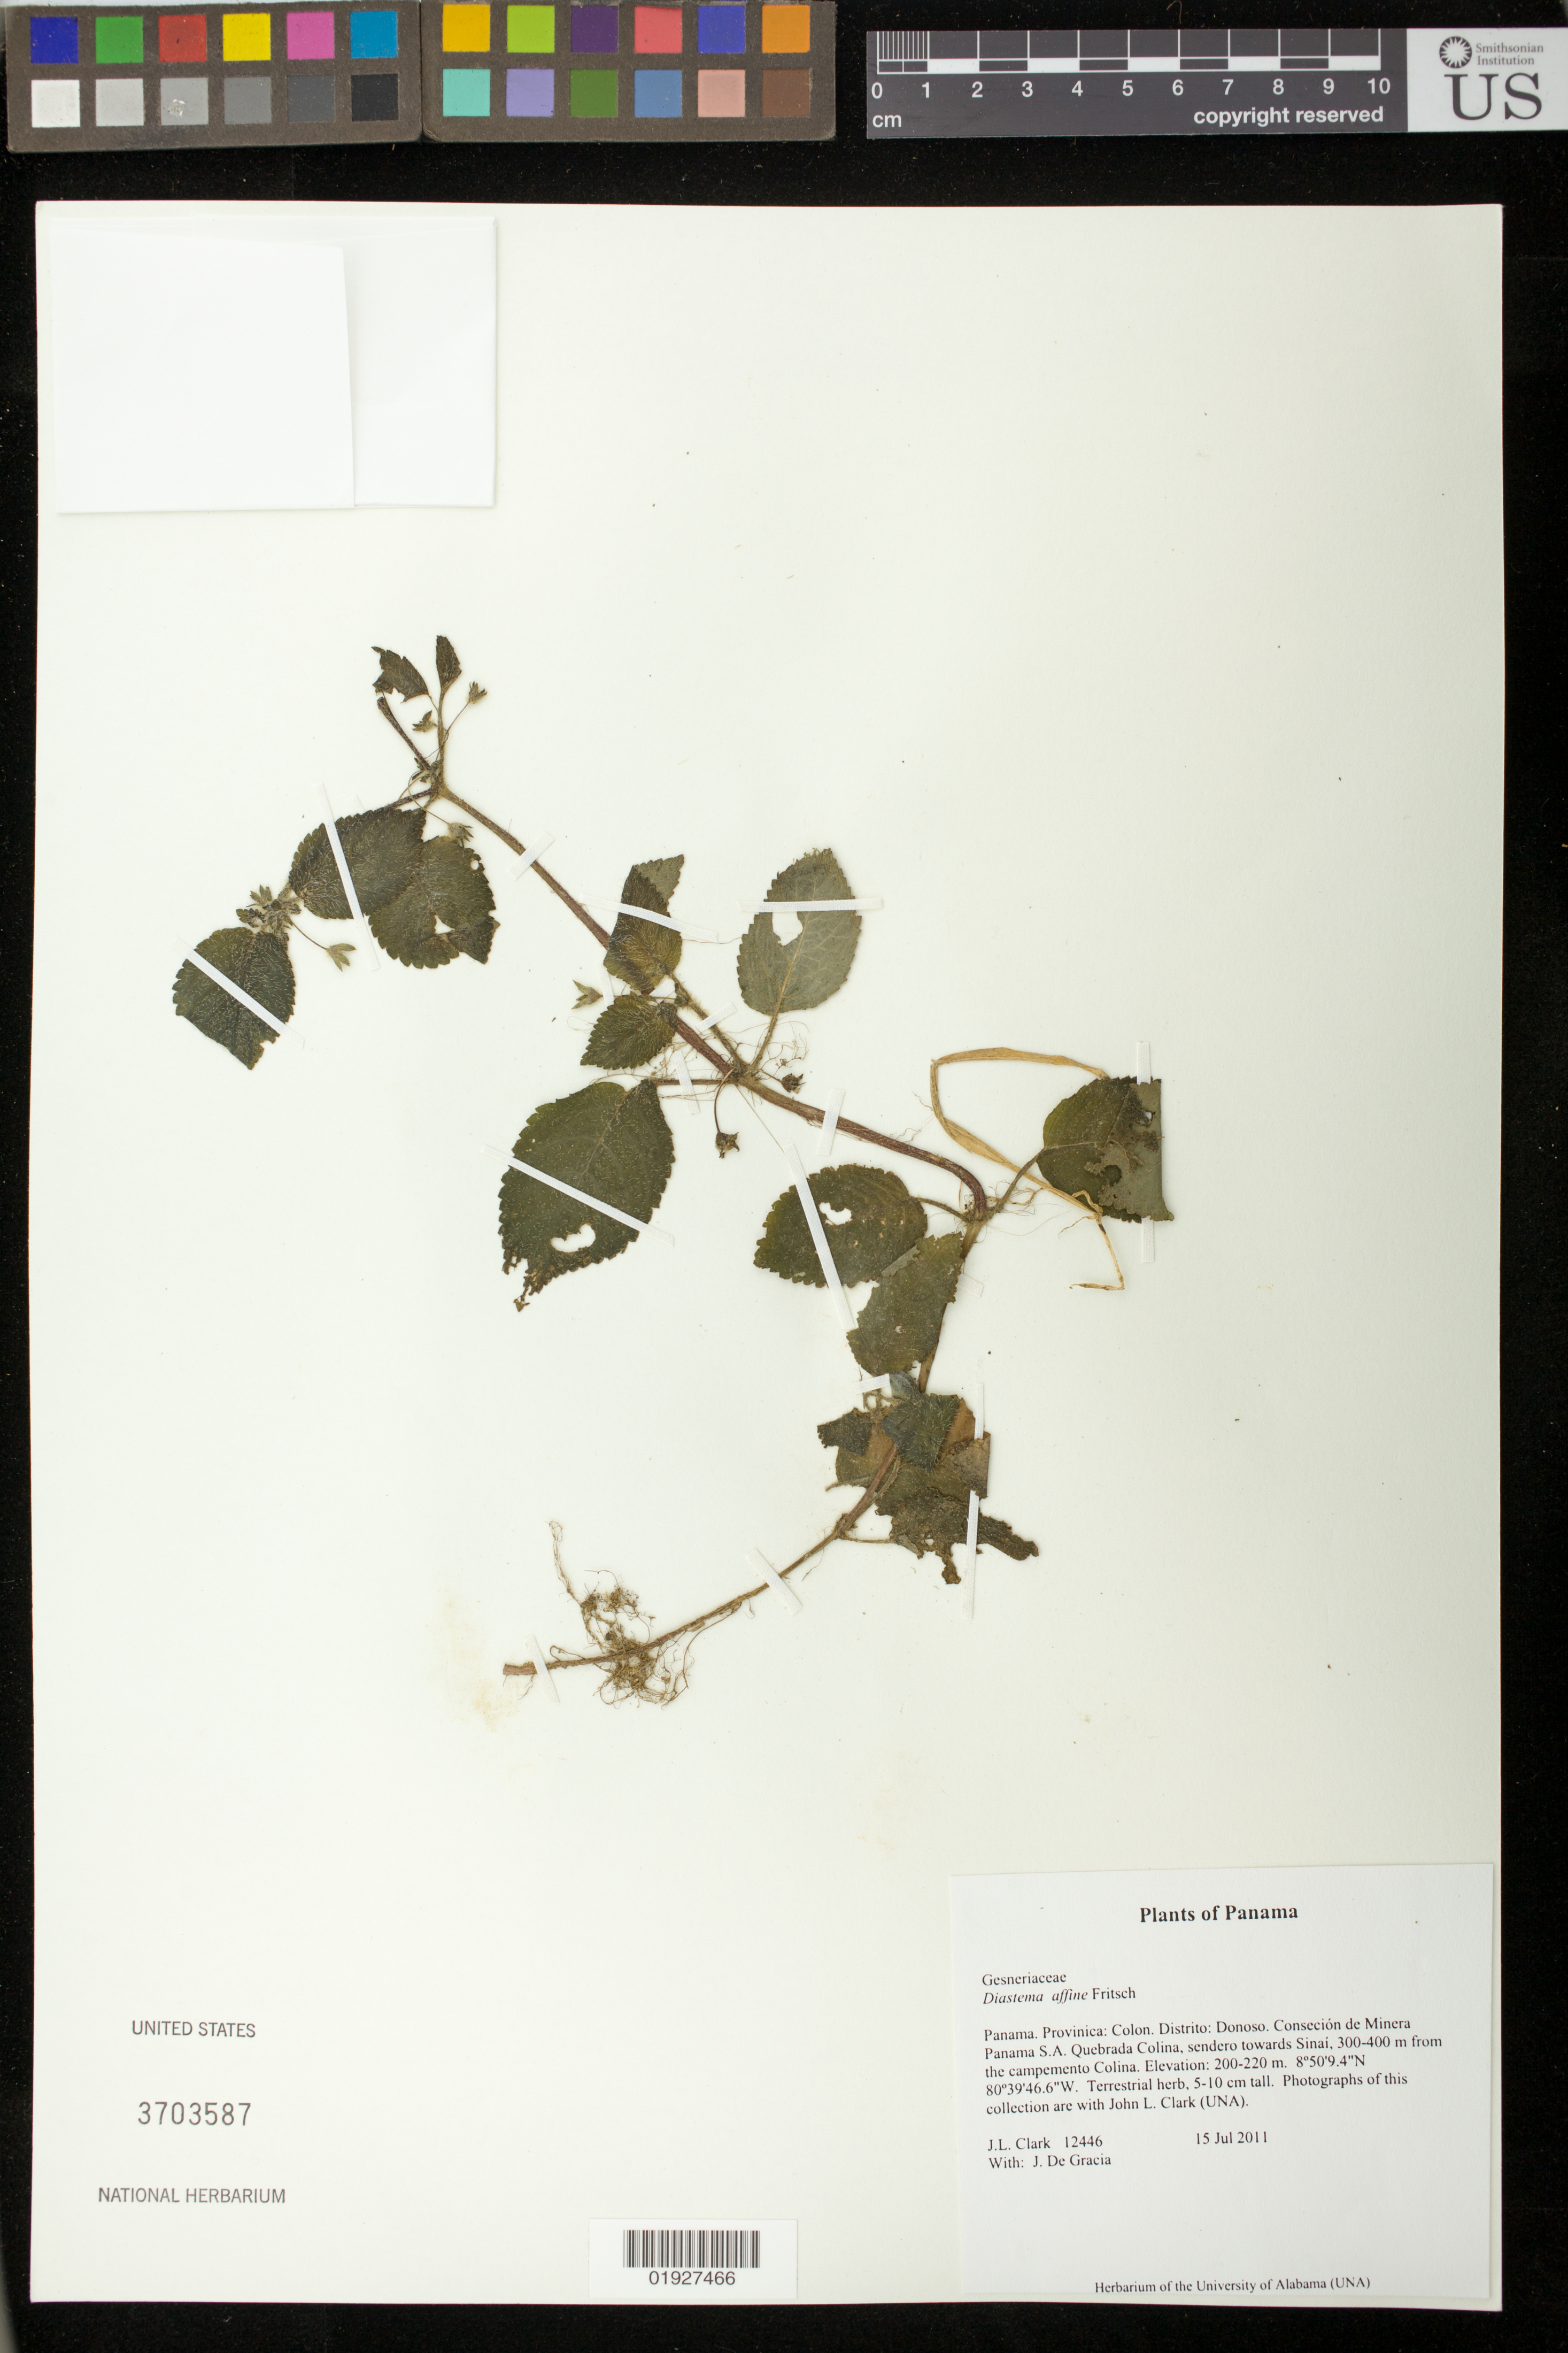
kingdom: Plantae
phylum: Tracheophyta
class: Magnoliopsida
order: Lamiales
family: Gesneriaceae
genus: Diastema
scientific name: Diastema affine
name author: Fritsch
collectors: J. L. Clark & J. De Gracia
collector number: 12446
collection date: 2011-07-15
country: Panama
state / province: Colón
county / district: Donoso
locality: Conseción de Minera Panama S.A. Quebrada Colina, sendero towards Sinai, 300-400 m from the campemento Colina.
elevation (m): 200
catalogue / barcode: US 3703587